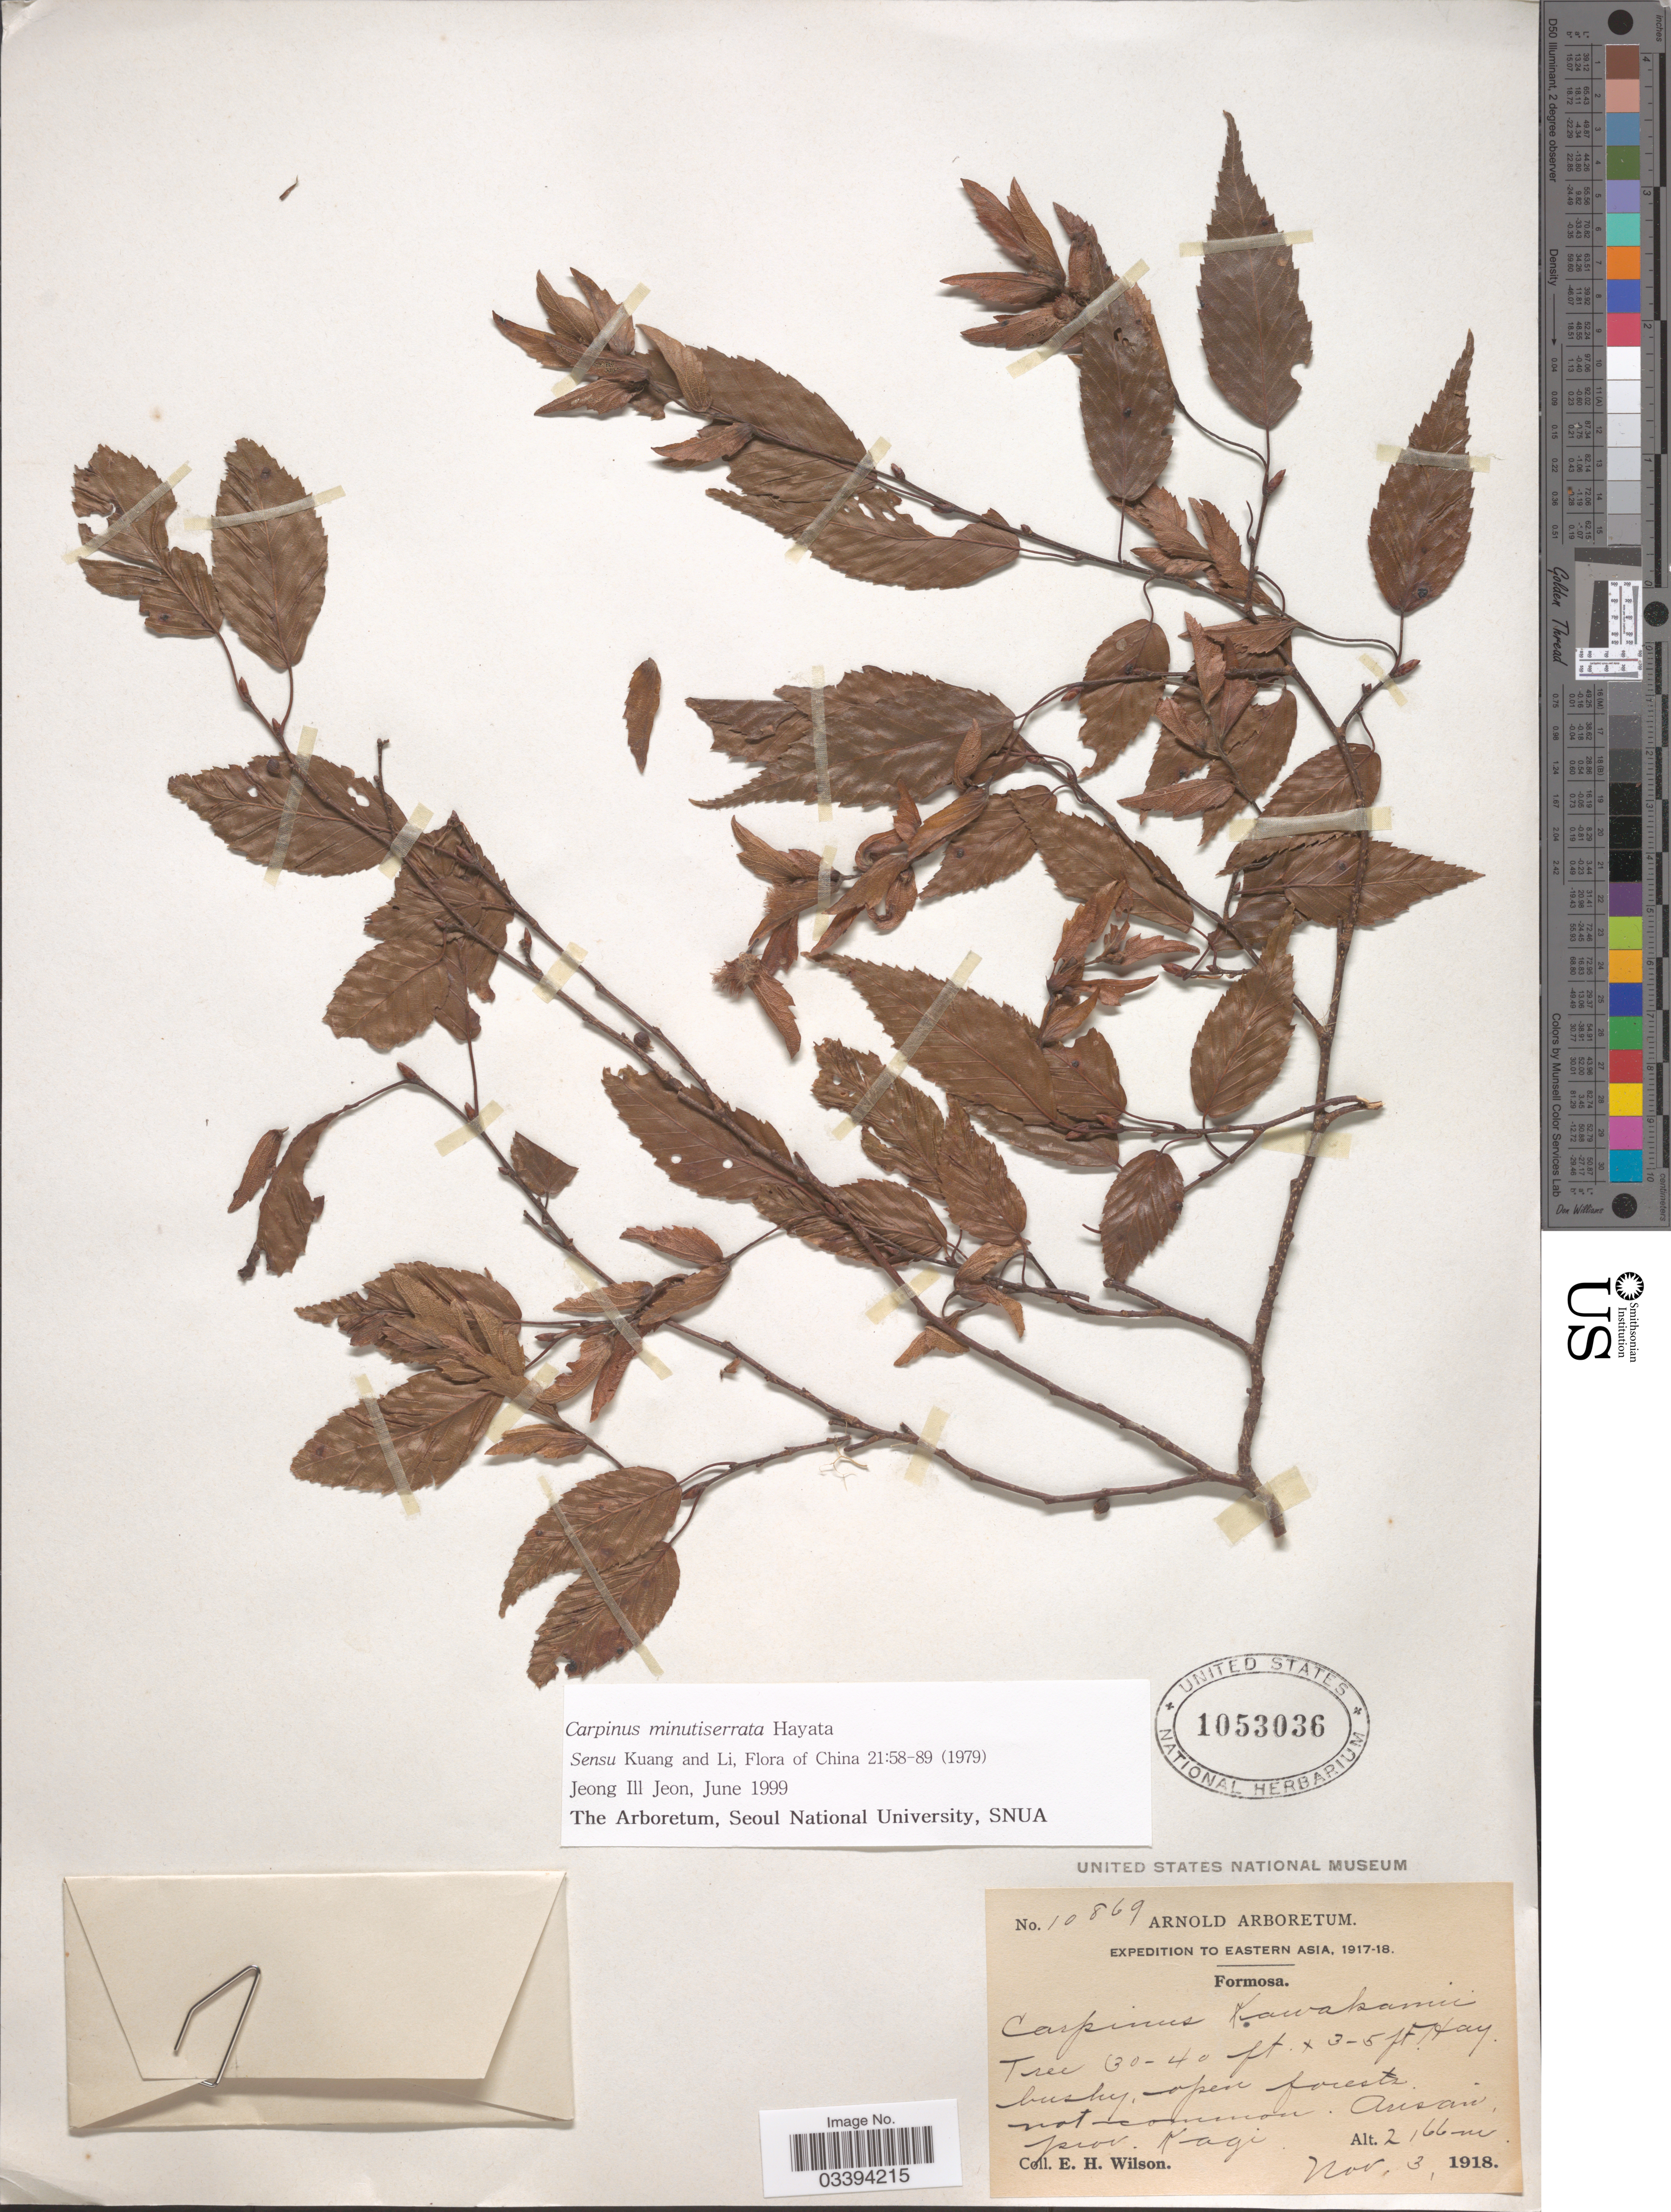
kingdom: Plantae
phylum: Tracheophyta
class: Magnoliopsida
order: Fagales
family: Betulaceae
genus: Carpinus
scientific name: Carpinus minutiserrata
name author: Hayata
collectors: E. Wilson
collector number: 10869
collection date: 1918-11-03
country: Taiwan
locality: Formosa. Ausan, prov. Kagi.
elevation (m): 2166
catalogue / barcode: US 1053036